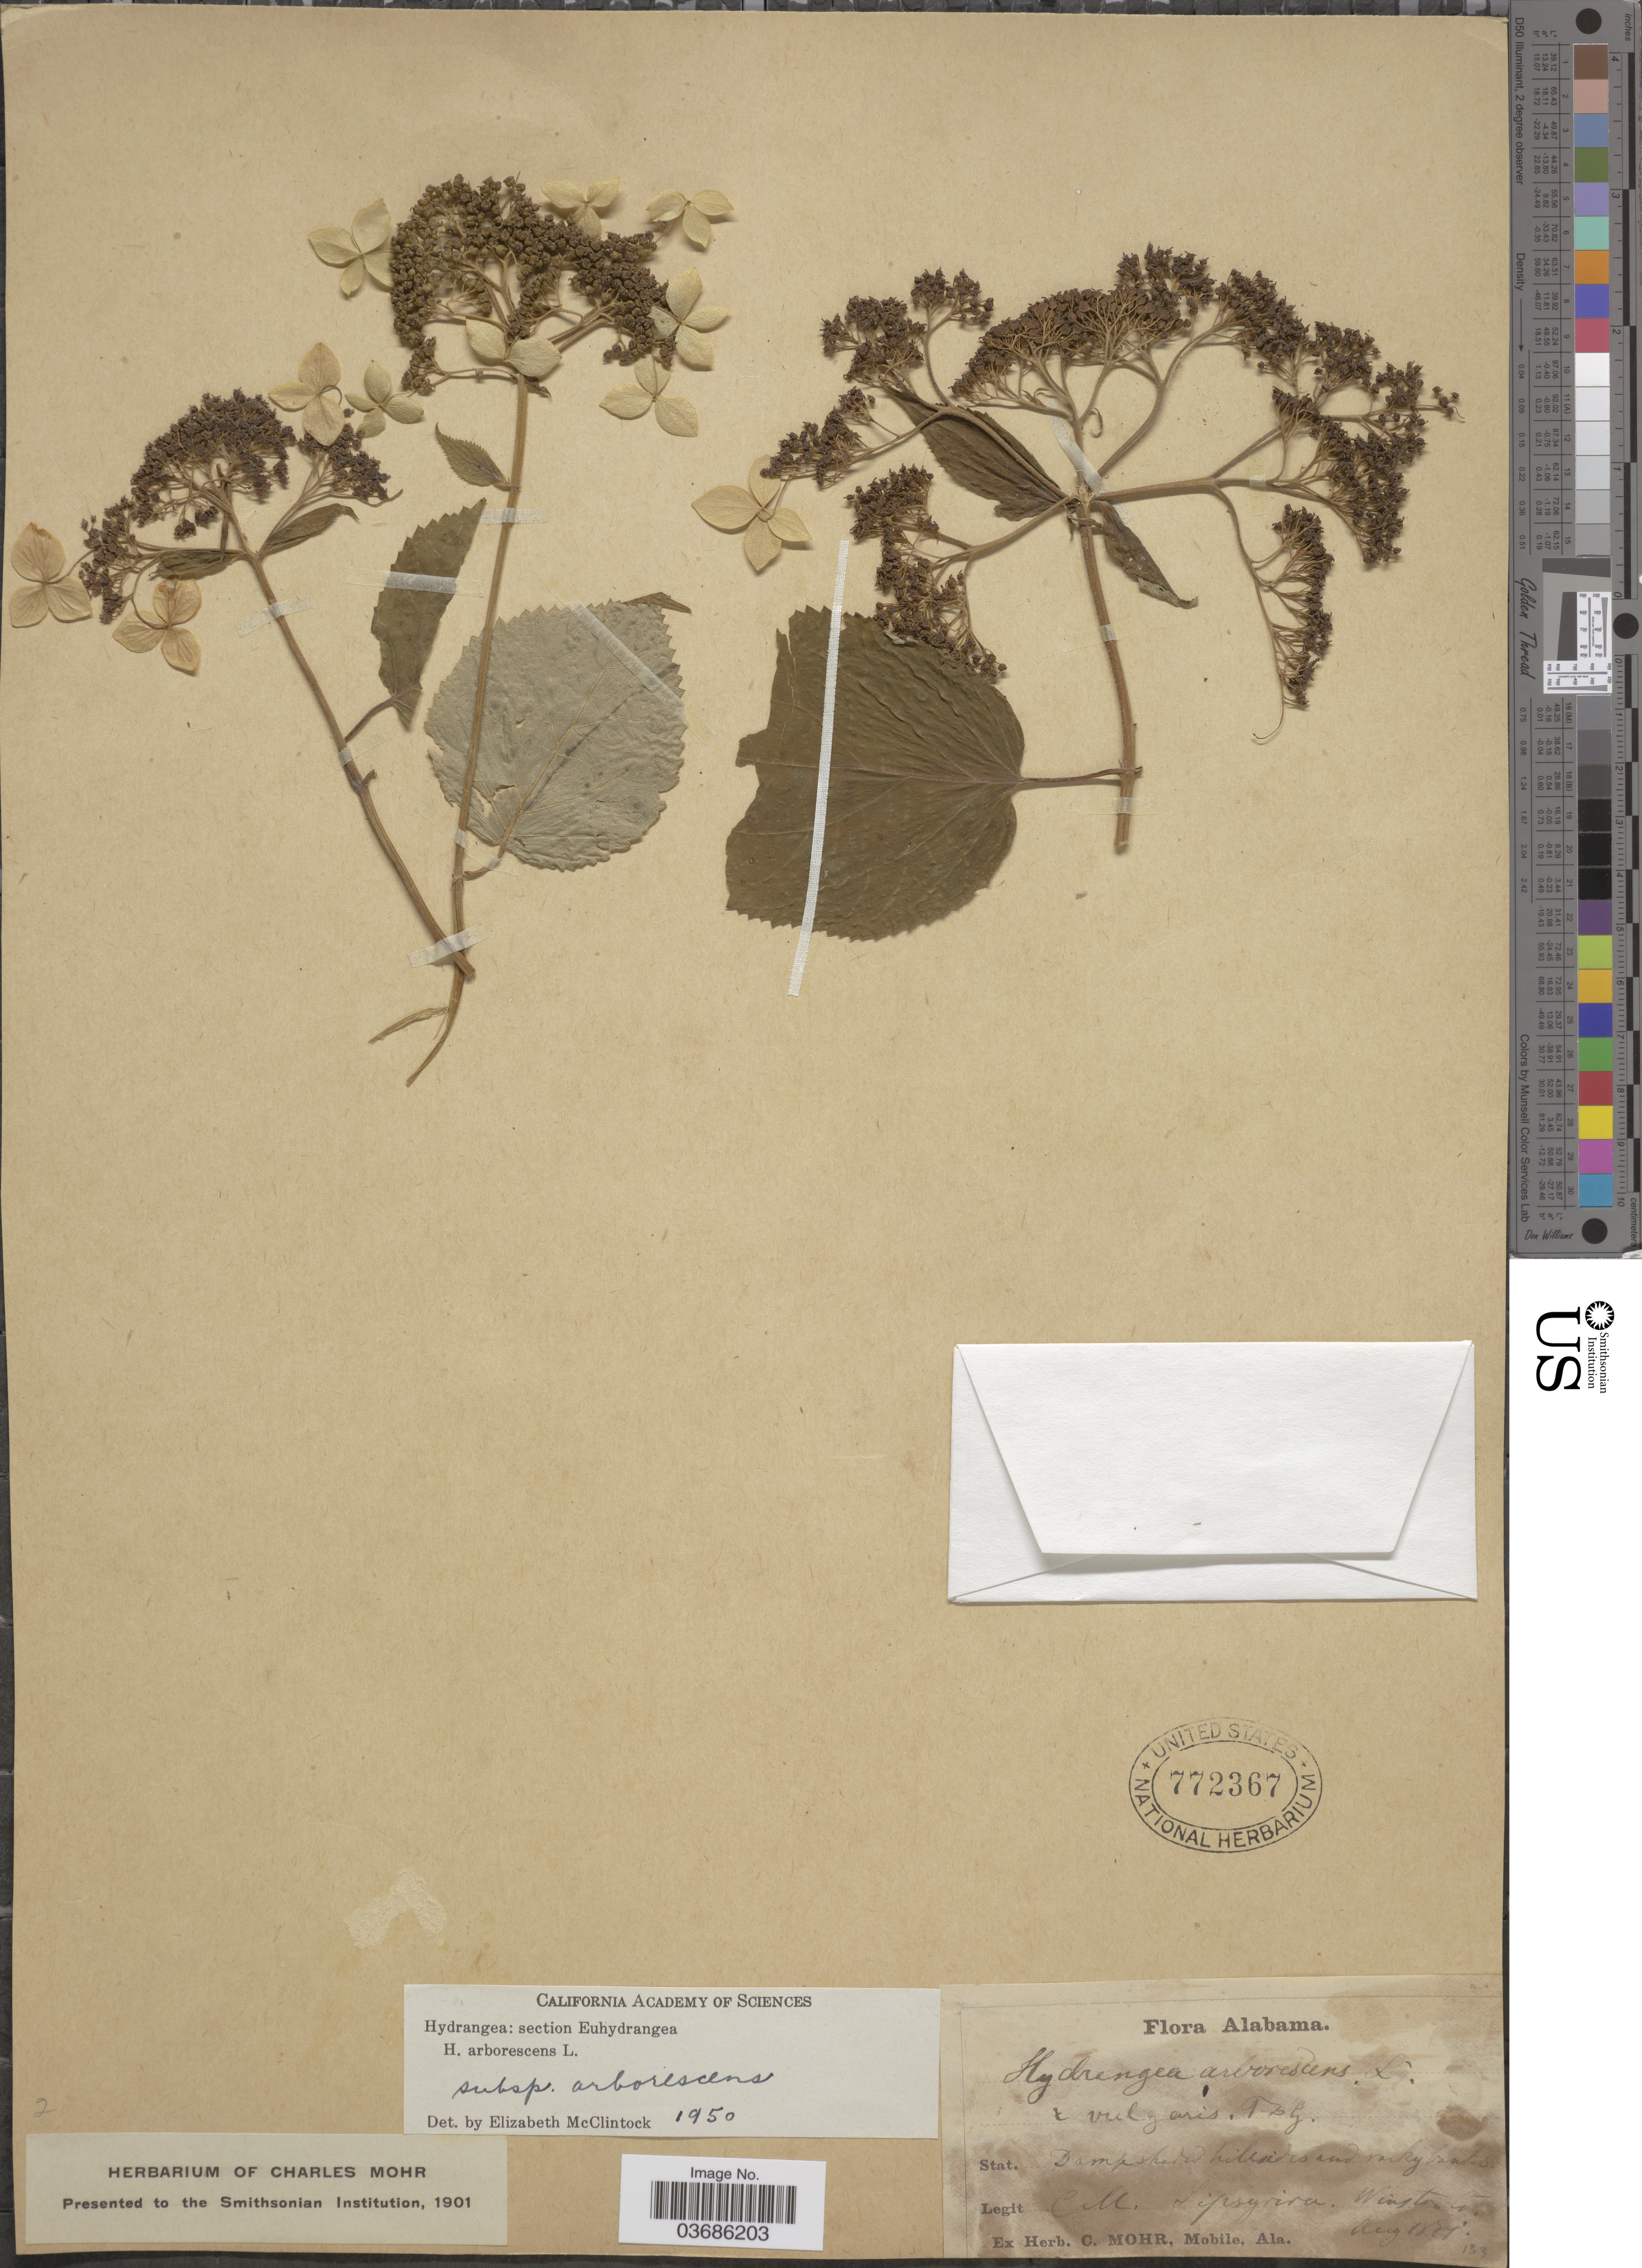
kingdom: Plantae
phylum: Tracheophyta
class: Magnoliopsida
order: Cornales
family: Hydrangeaceae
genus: Hydrangea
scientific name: Hydrangea arborescens subsp. arborescens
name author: L.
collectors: C. T. Mohr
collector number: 132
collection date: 1881-08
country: United States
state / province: Alabama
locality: Damp shaded hillsides and rocky banks. Sipsyriver. Winston Co.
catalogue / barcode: US 772367